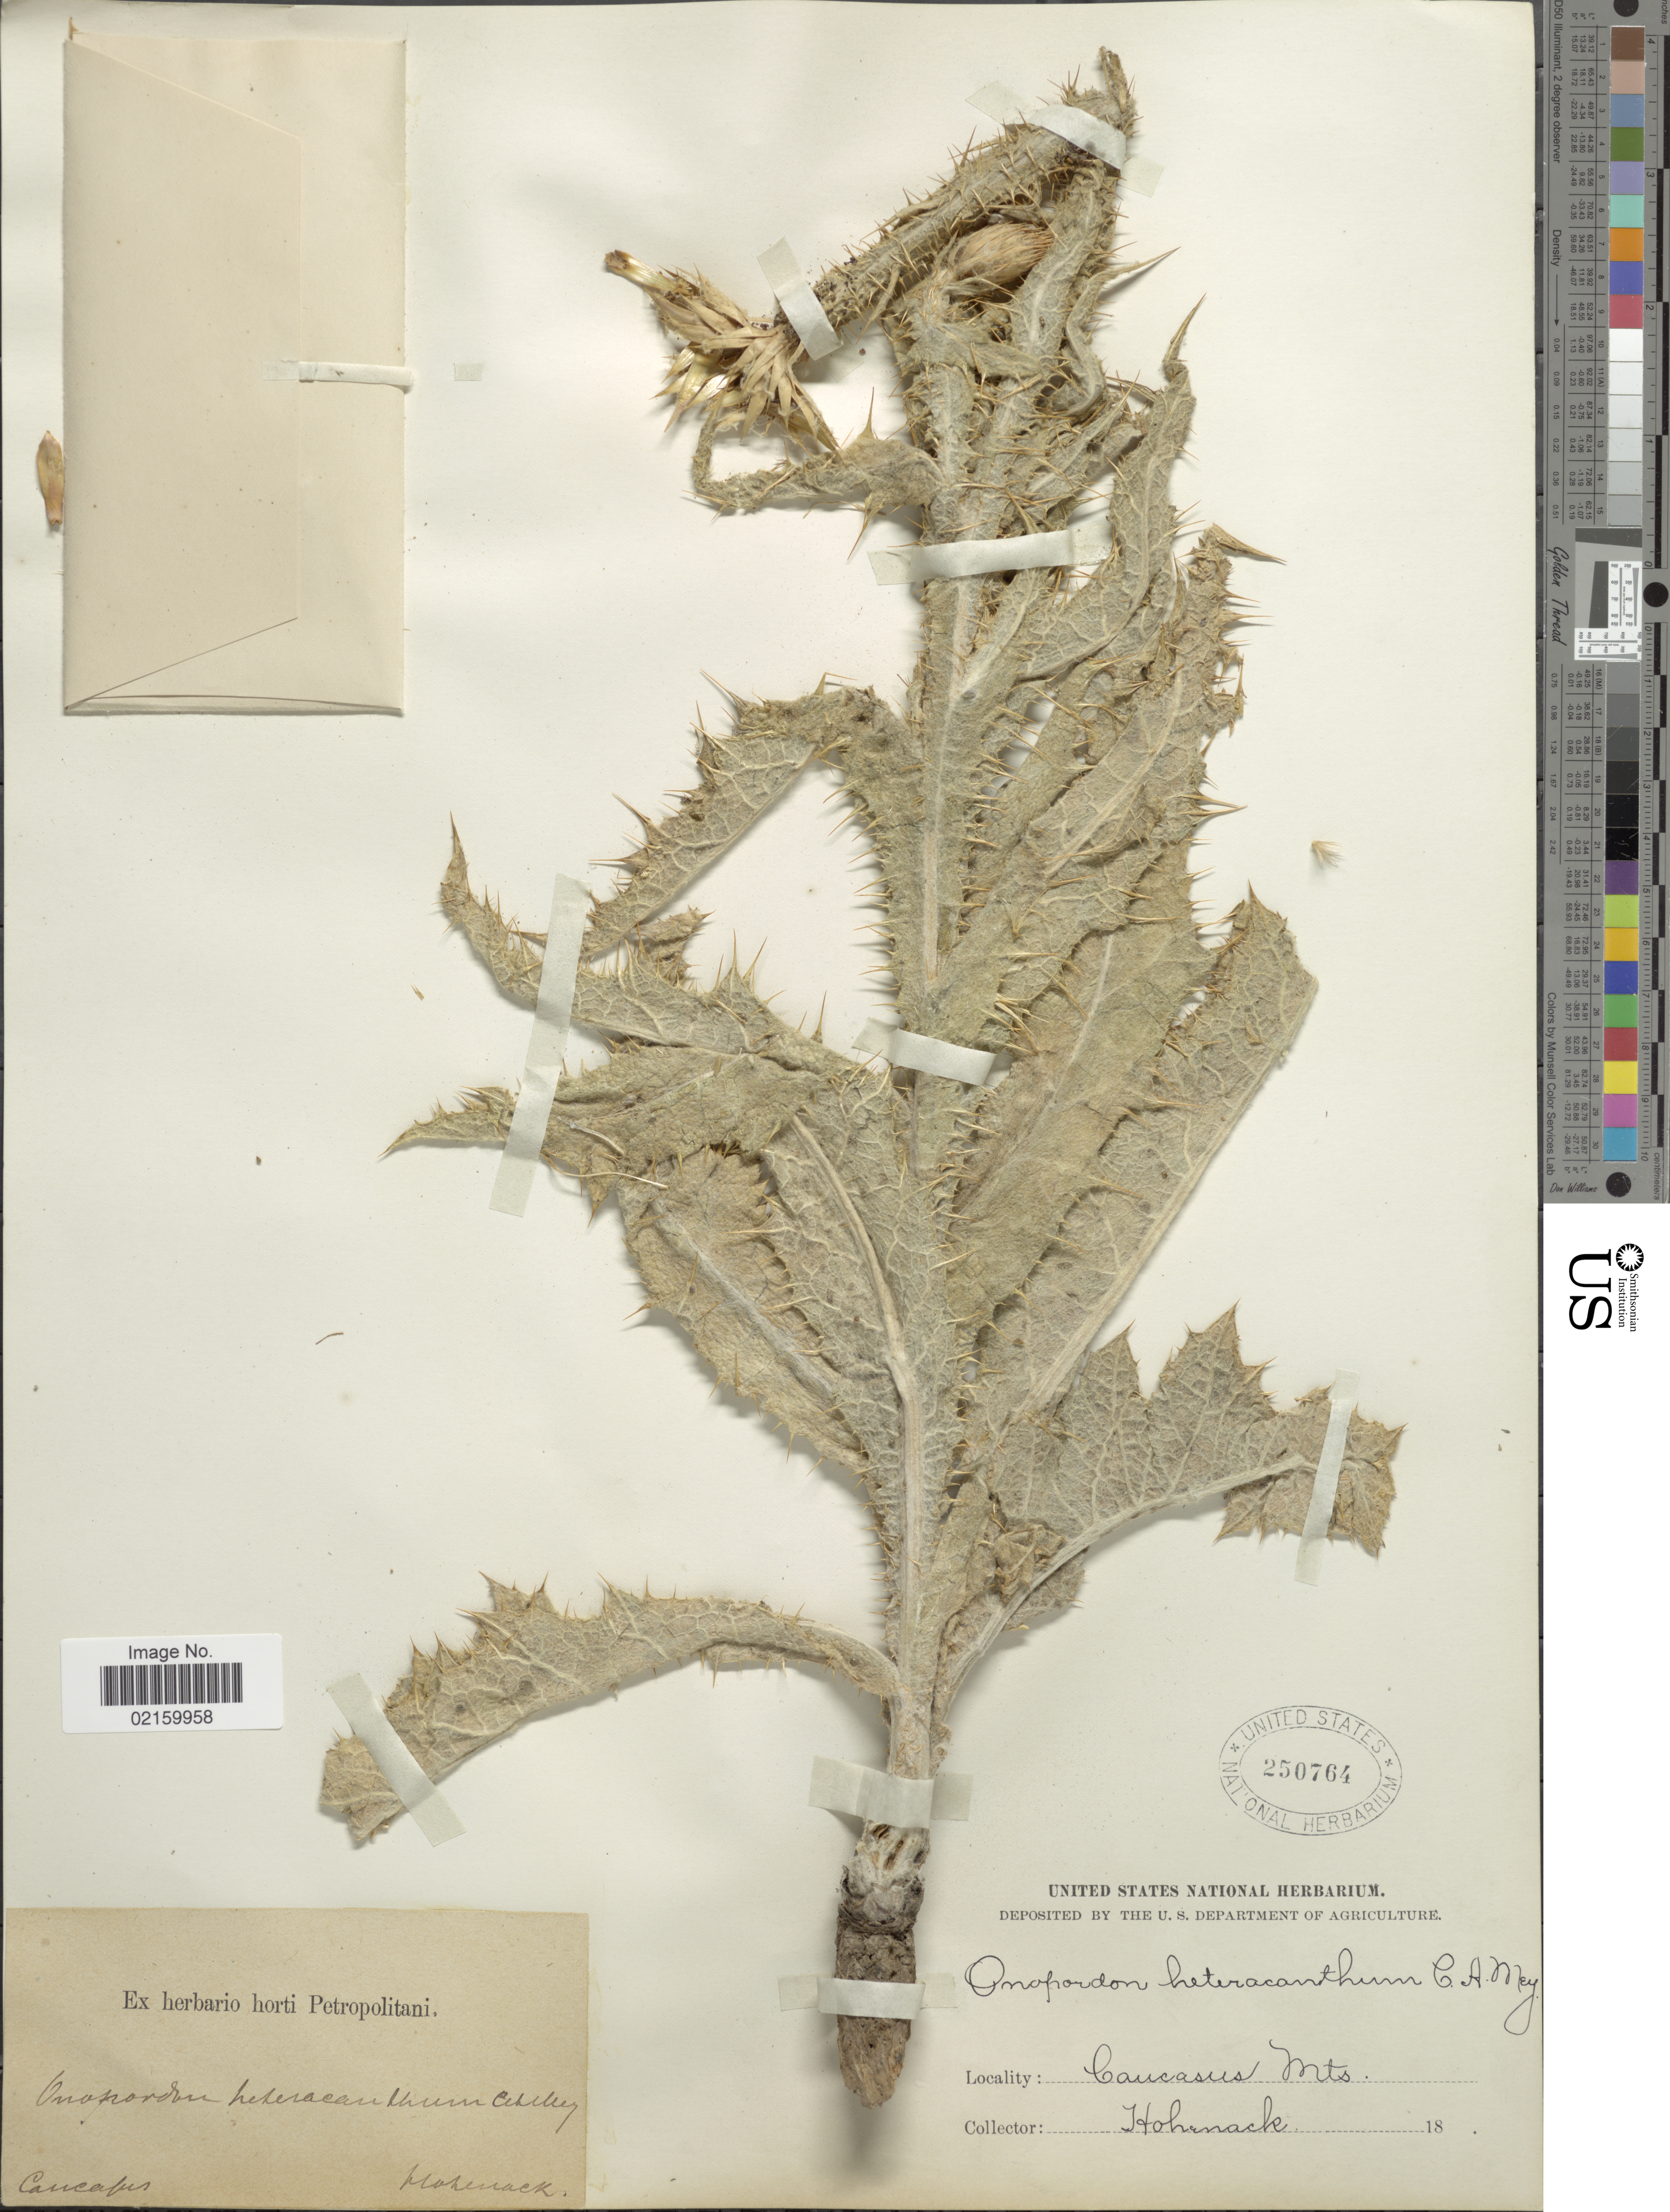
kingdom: Plantae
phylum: Tracheophyta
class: Magnoliopsida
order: Asterales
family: Asteraceae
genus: Onopordum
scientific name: Onopordum heteracanthum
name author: C.A. Mey.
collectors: Hohenacker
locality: Caucacus Mountains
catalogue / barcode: US 250764